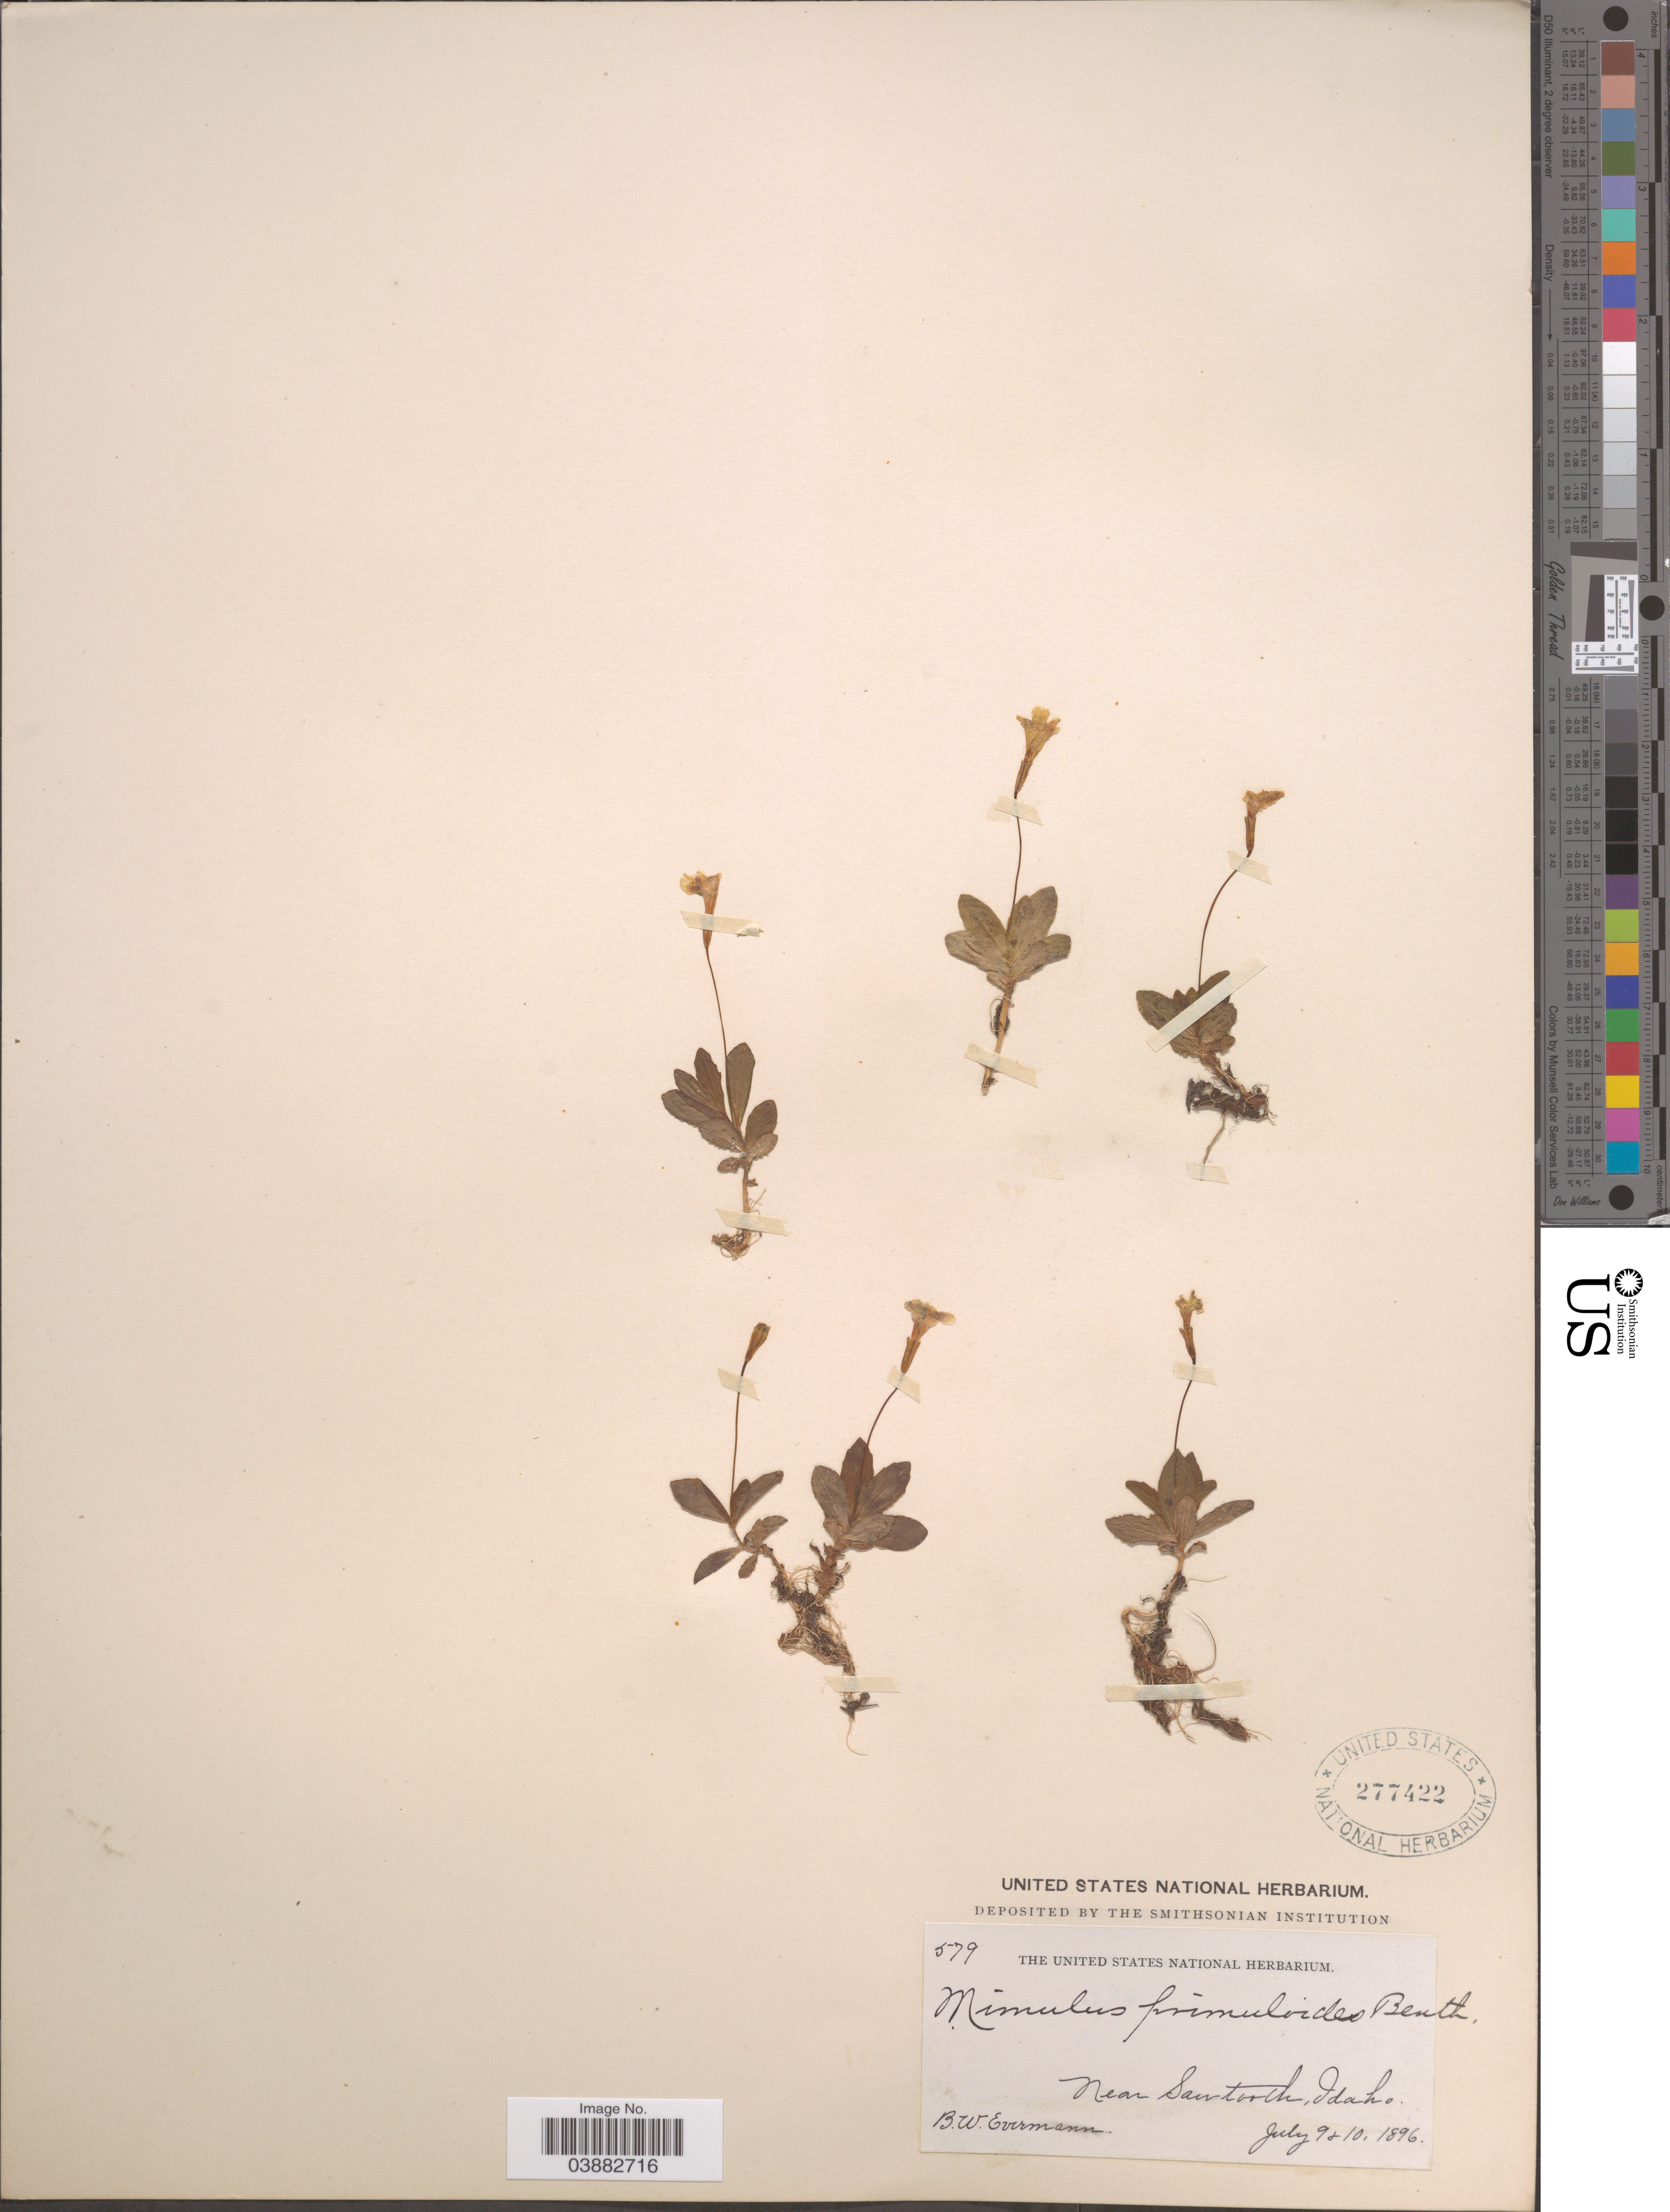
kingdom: Plantae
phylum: Tracheophyta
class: Magnoliopsida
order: Lamiales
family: Phrymaceae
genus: Mimulus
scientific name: Mimulus primuloides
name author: Benth.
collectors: B. W. Evermann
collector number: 579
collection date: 1896-07-09/1896-07-10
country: United States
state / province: Idaho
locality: Near Sawtooth.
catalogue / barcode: US 277422